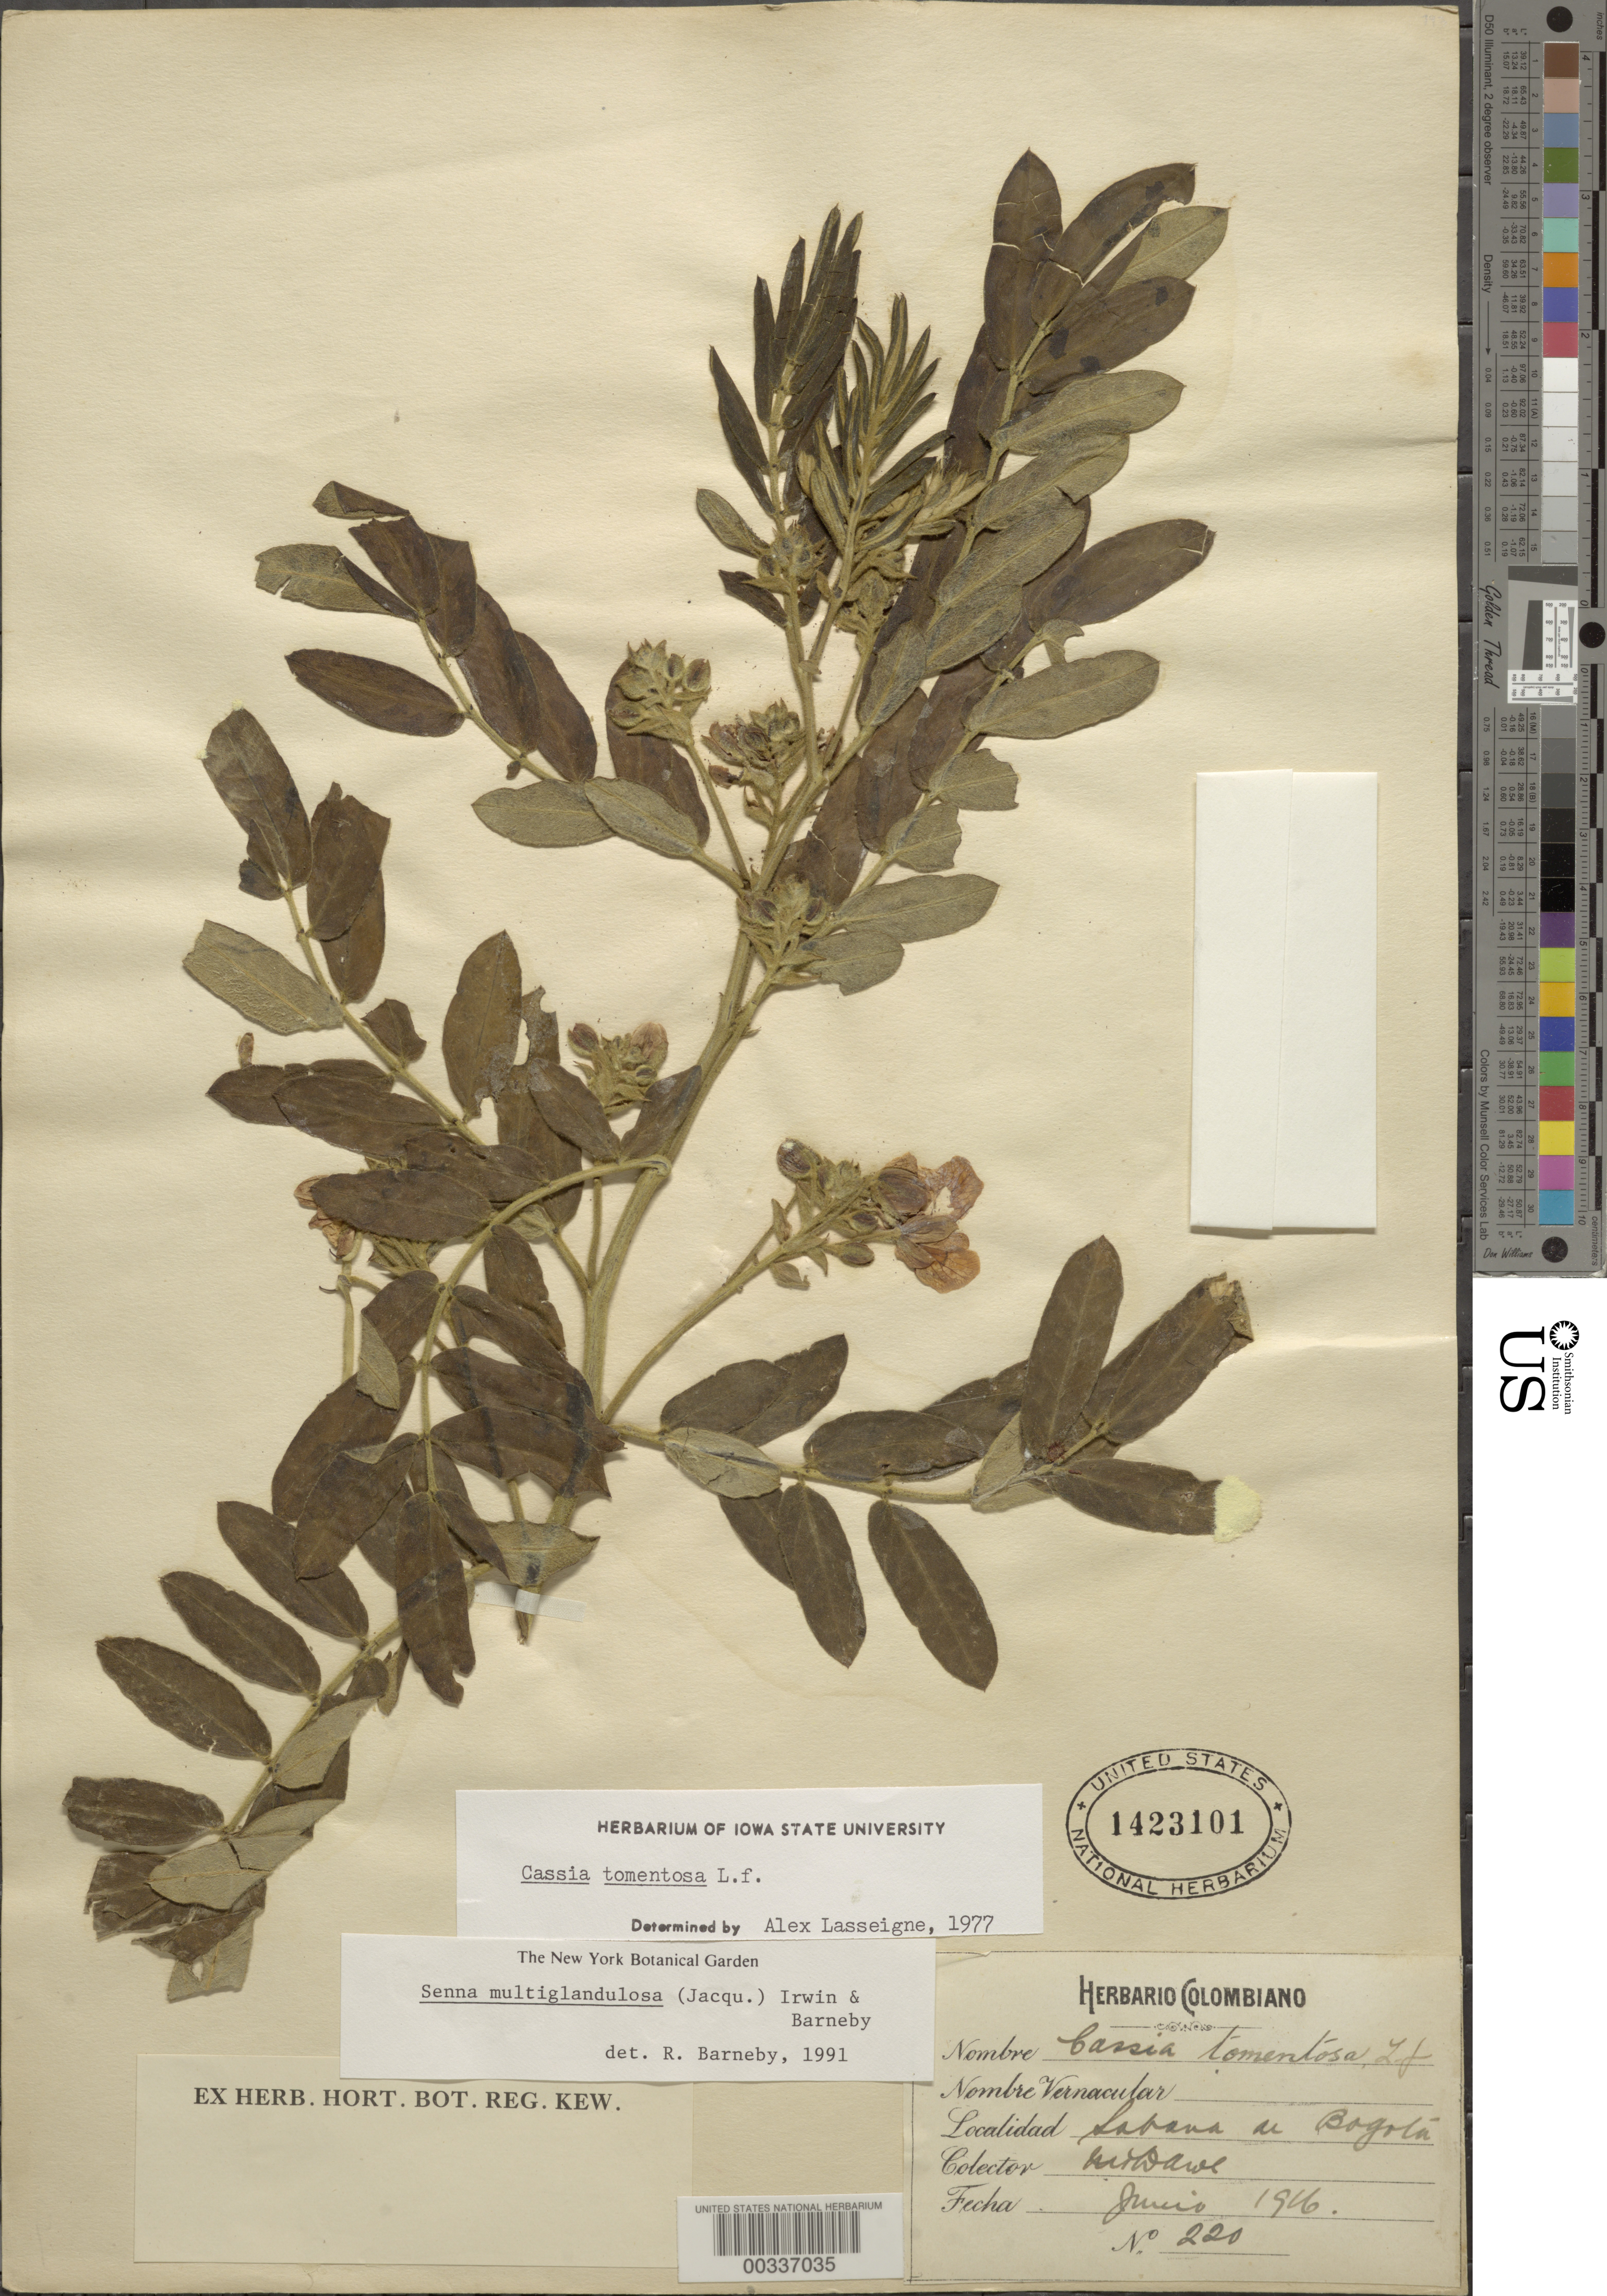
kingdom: Plantae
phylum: Tracheophyta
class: Magnoliopsida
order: Fabales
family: Fabaceae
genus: Senna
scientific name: Senna multiglandulosa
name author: (Jacq.) H.S. Irwin & Barneby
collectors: M. T. Dawe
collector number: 220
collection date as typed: Jun 1916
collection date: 1916-06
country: Colombia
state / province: Cundinamarca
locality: Sabana de Bogota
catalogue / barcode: US 1423101